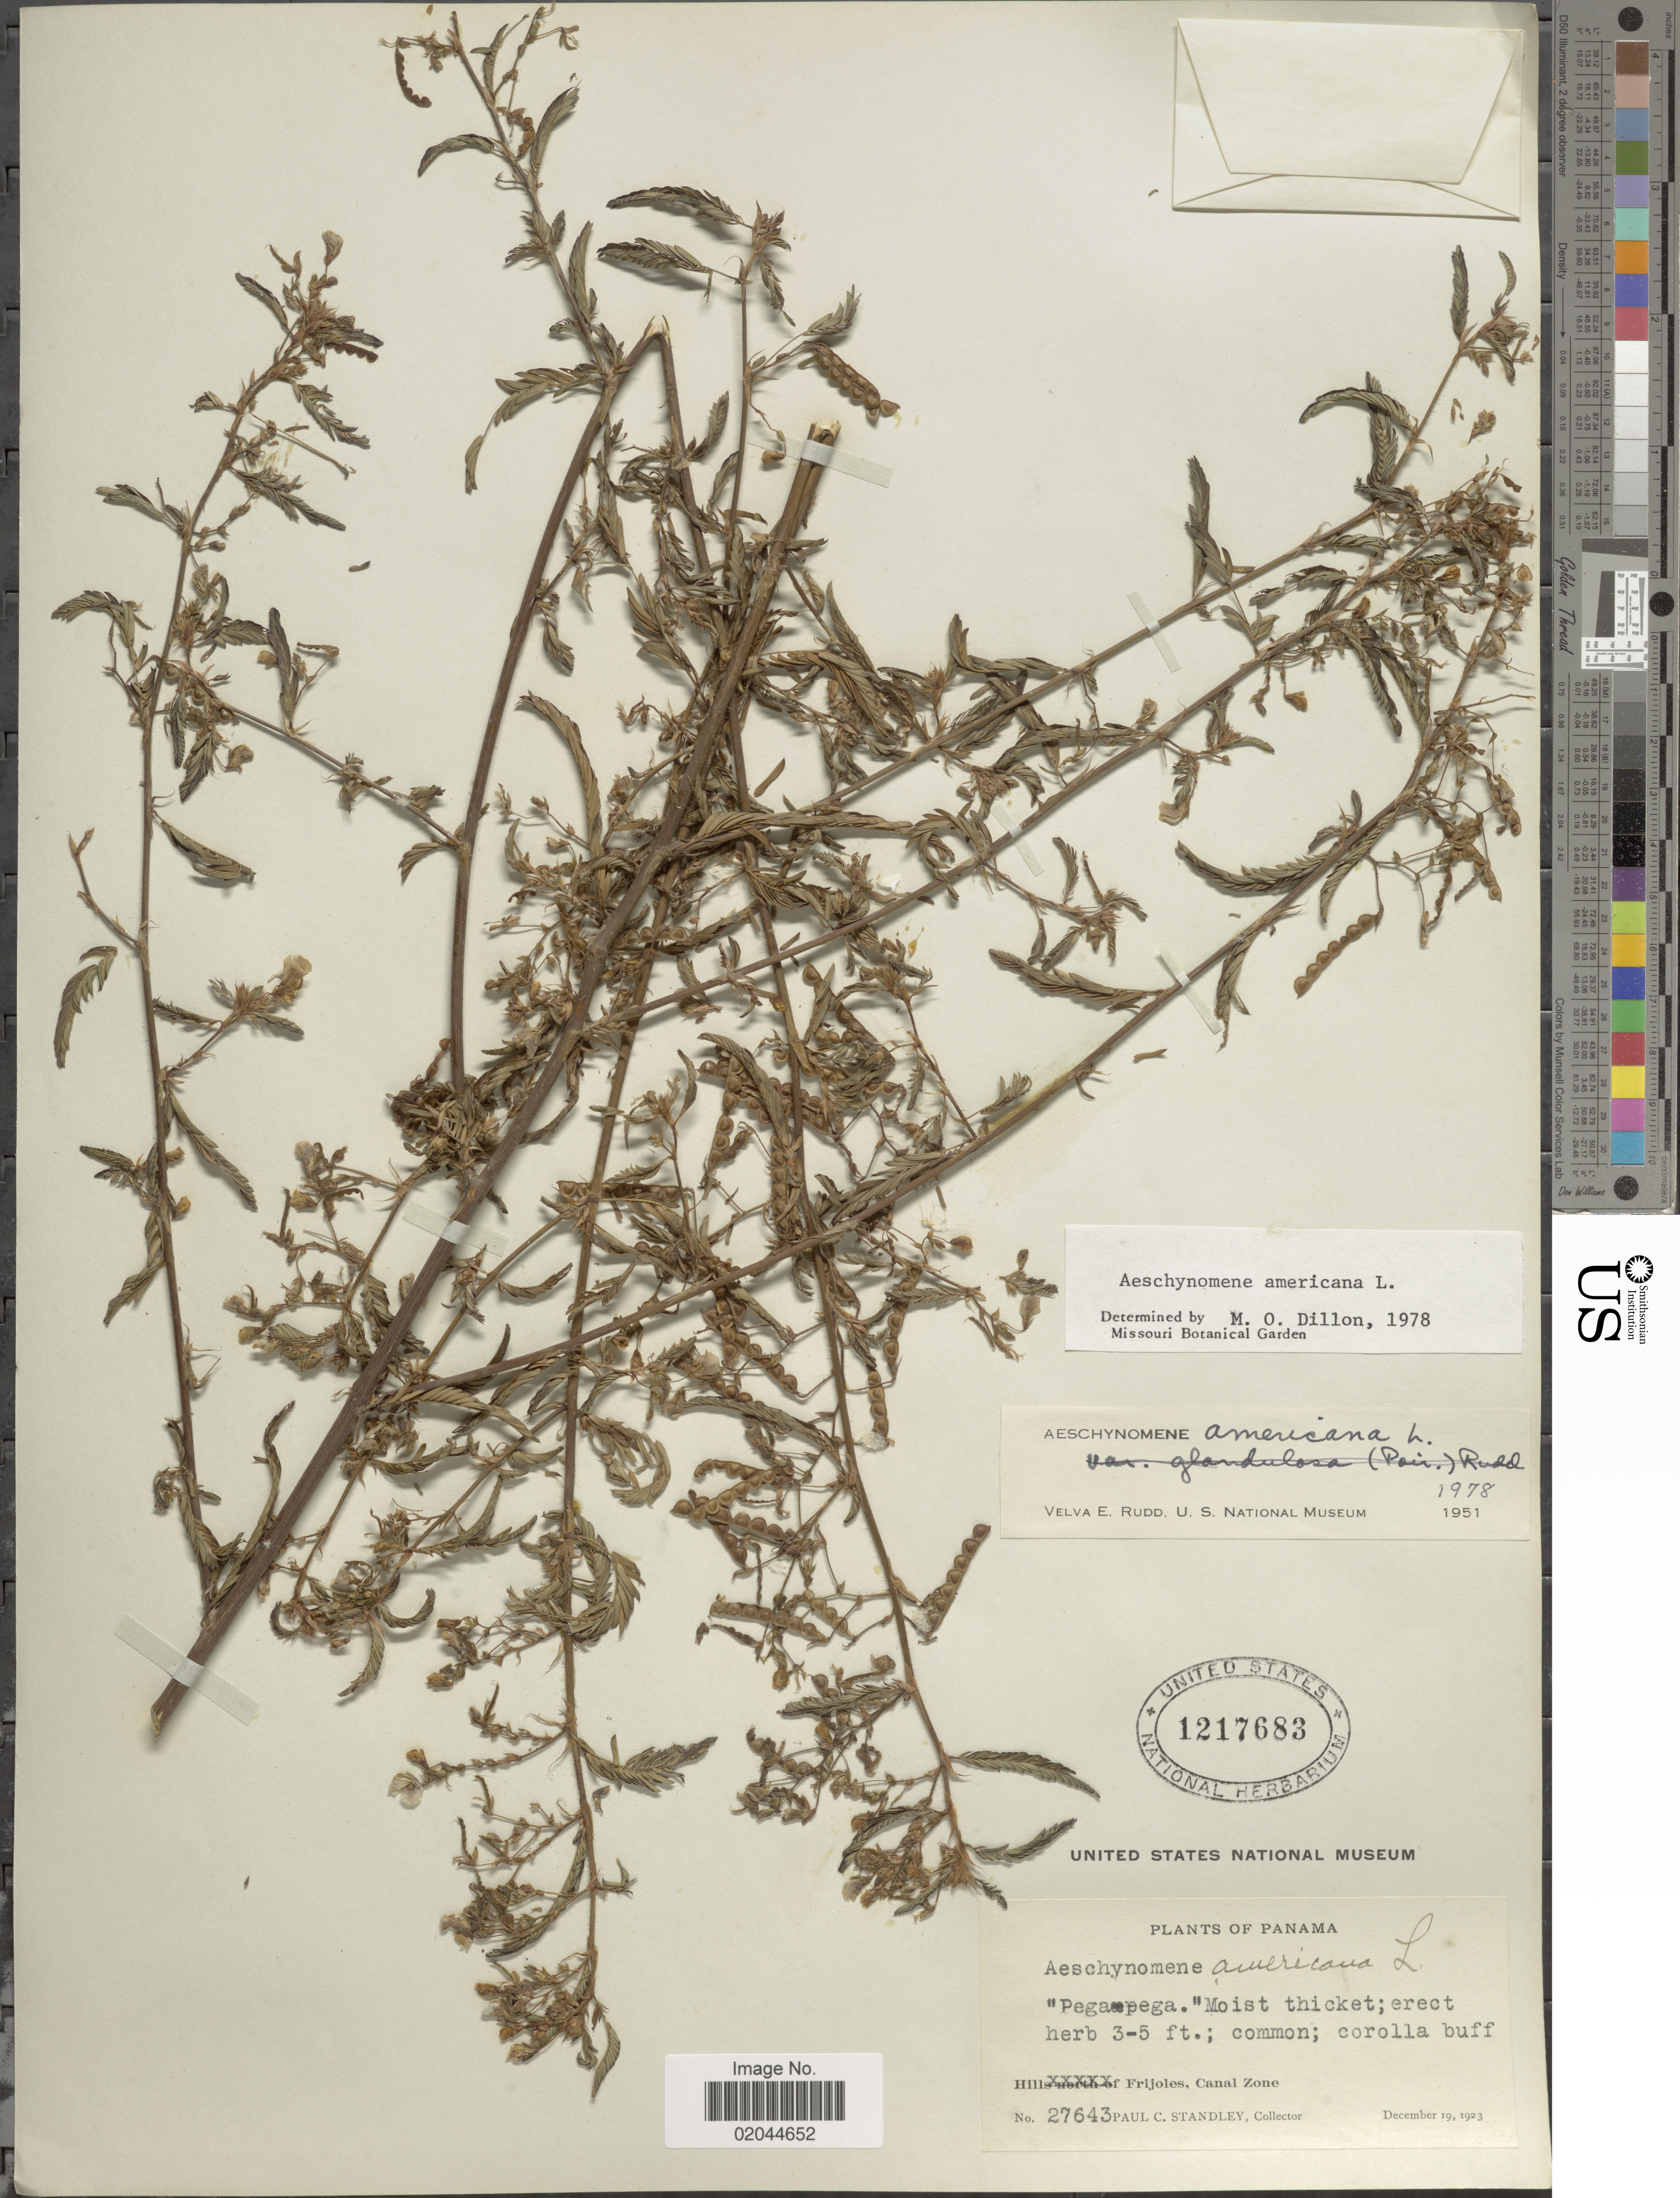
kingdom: Plantae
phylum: Tracheophyta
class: Magnoliopsida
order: Fabales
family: Fabaceae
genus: Aeschynomene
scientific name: Aeschynomene americana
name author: L.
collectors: P. C. Standley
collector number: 27643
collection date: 1923-12-19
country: Panama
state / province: Colón / Panamá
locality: Moist thicket, Hills of Frijoles, Canal Zone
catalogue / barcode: US 1217683